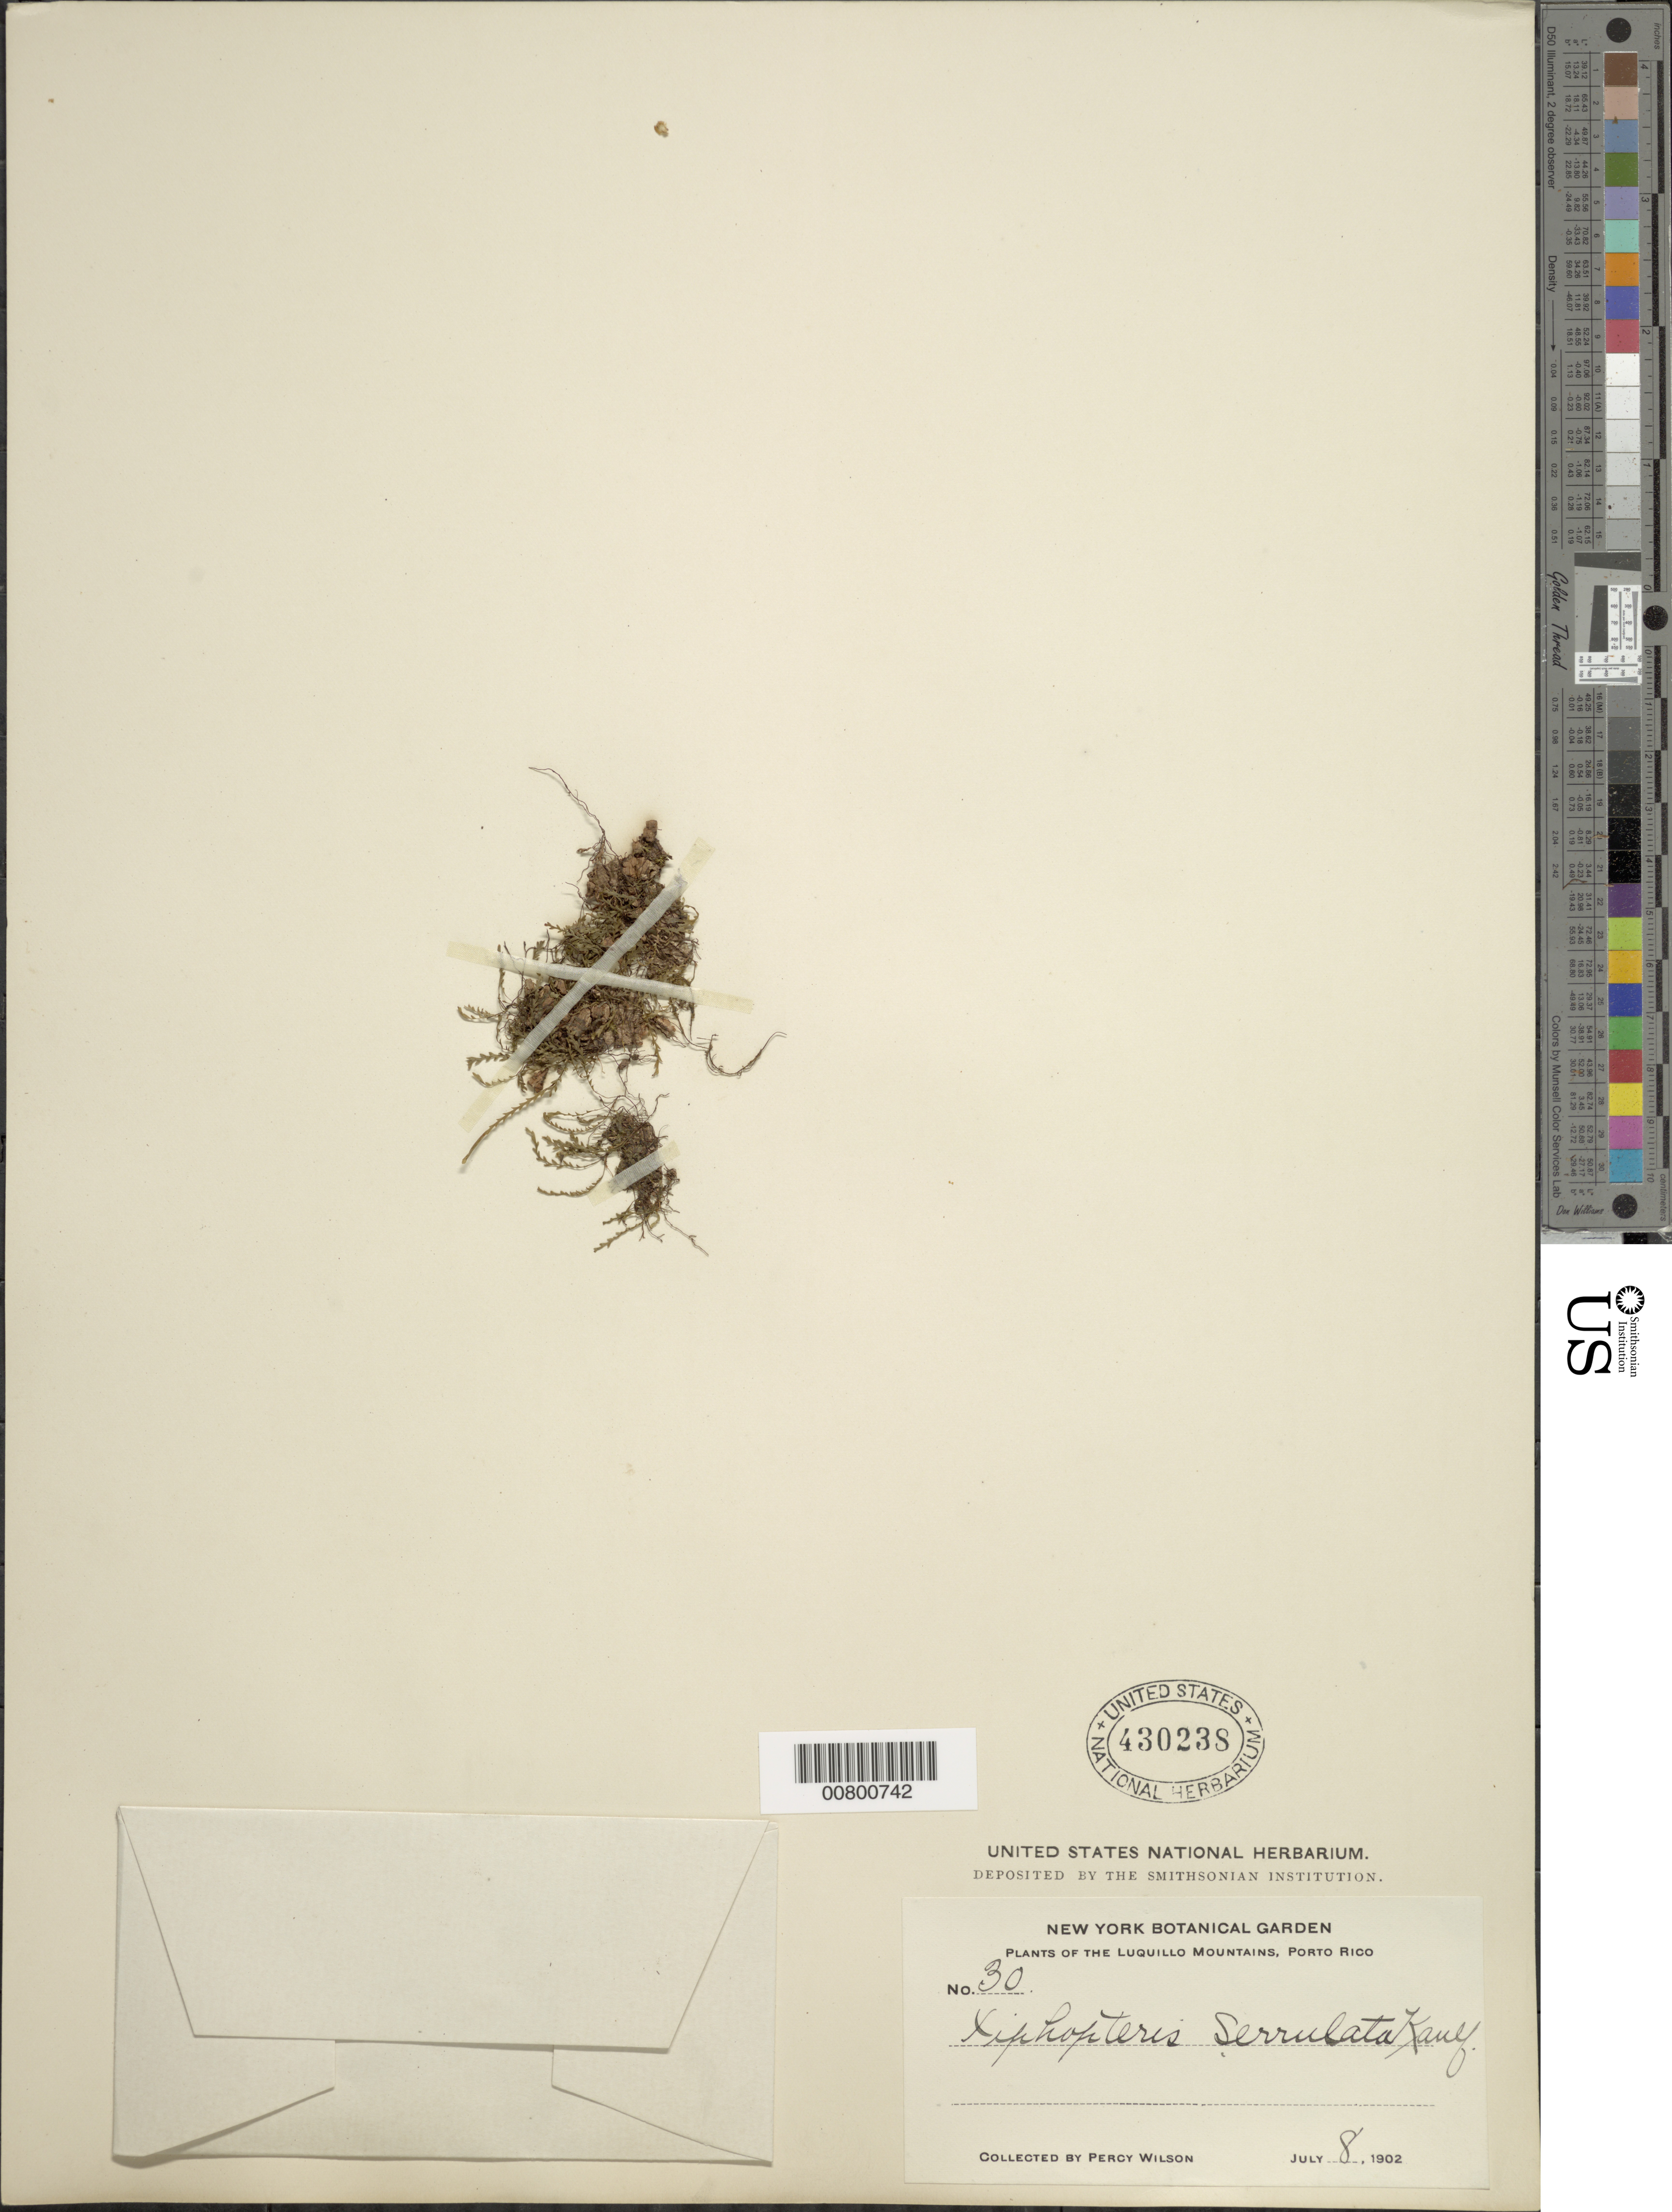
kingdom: Plantae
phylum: Tracheophyta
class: Polypodiopsida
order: Polypodiales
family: Polypodiaceae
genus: Cochlidium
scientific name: Cochlidium serrulatum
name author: (Sw.) L.E. Bishop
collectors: P. Wilson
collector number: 30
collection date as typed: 08 Jul 1902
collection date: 1902-07-08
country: Puerto Rico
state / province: Luquillo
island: Puerto Rico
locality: Luquillo Mts.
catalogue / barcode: US 430238